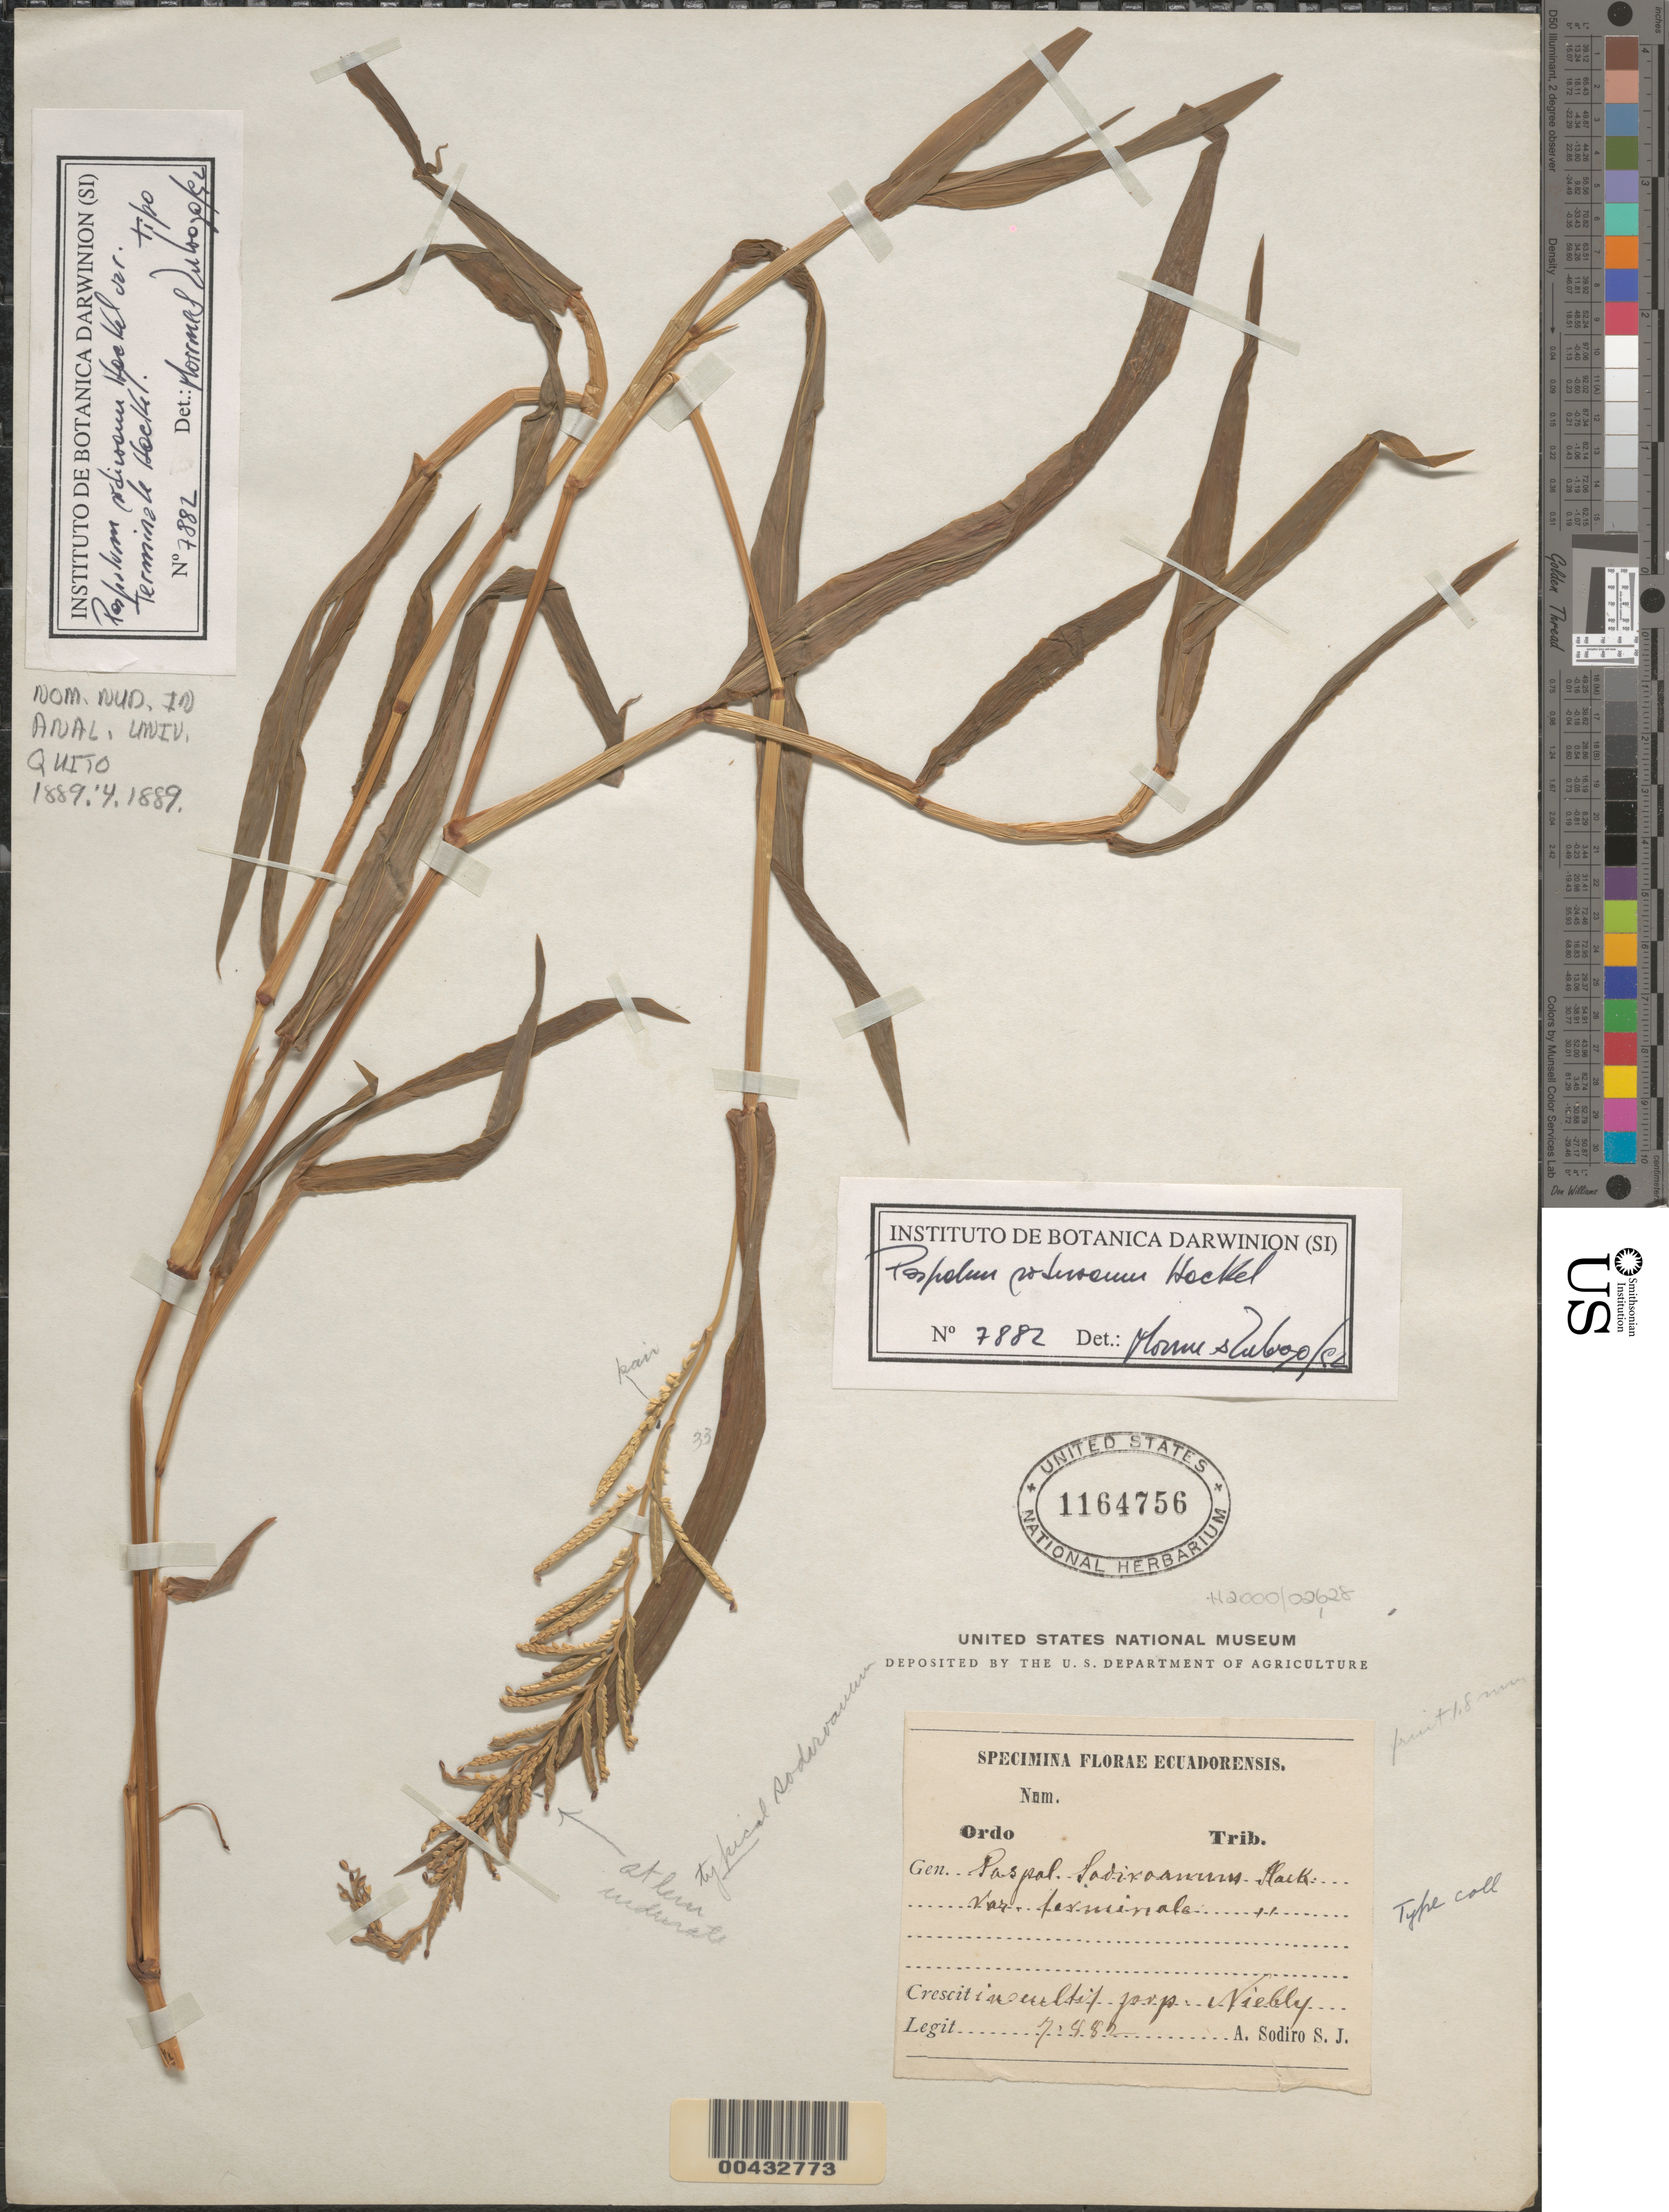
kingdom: Plantae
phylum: Tracheophyta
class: Liliopsida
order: Poales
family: Poaceae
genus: Paspalum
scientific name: Paspalum sodiroanum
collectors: L. Sodiro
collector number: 7882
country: Ecuador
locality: In cultivation near Niebly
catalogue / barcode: US 1164756